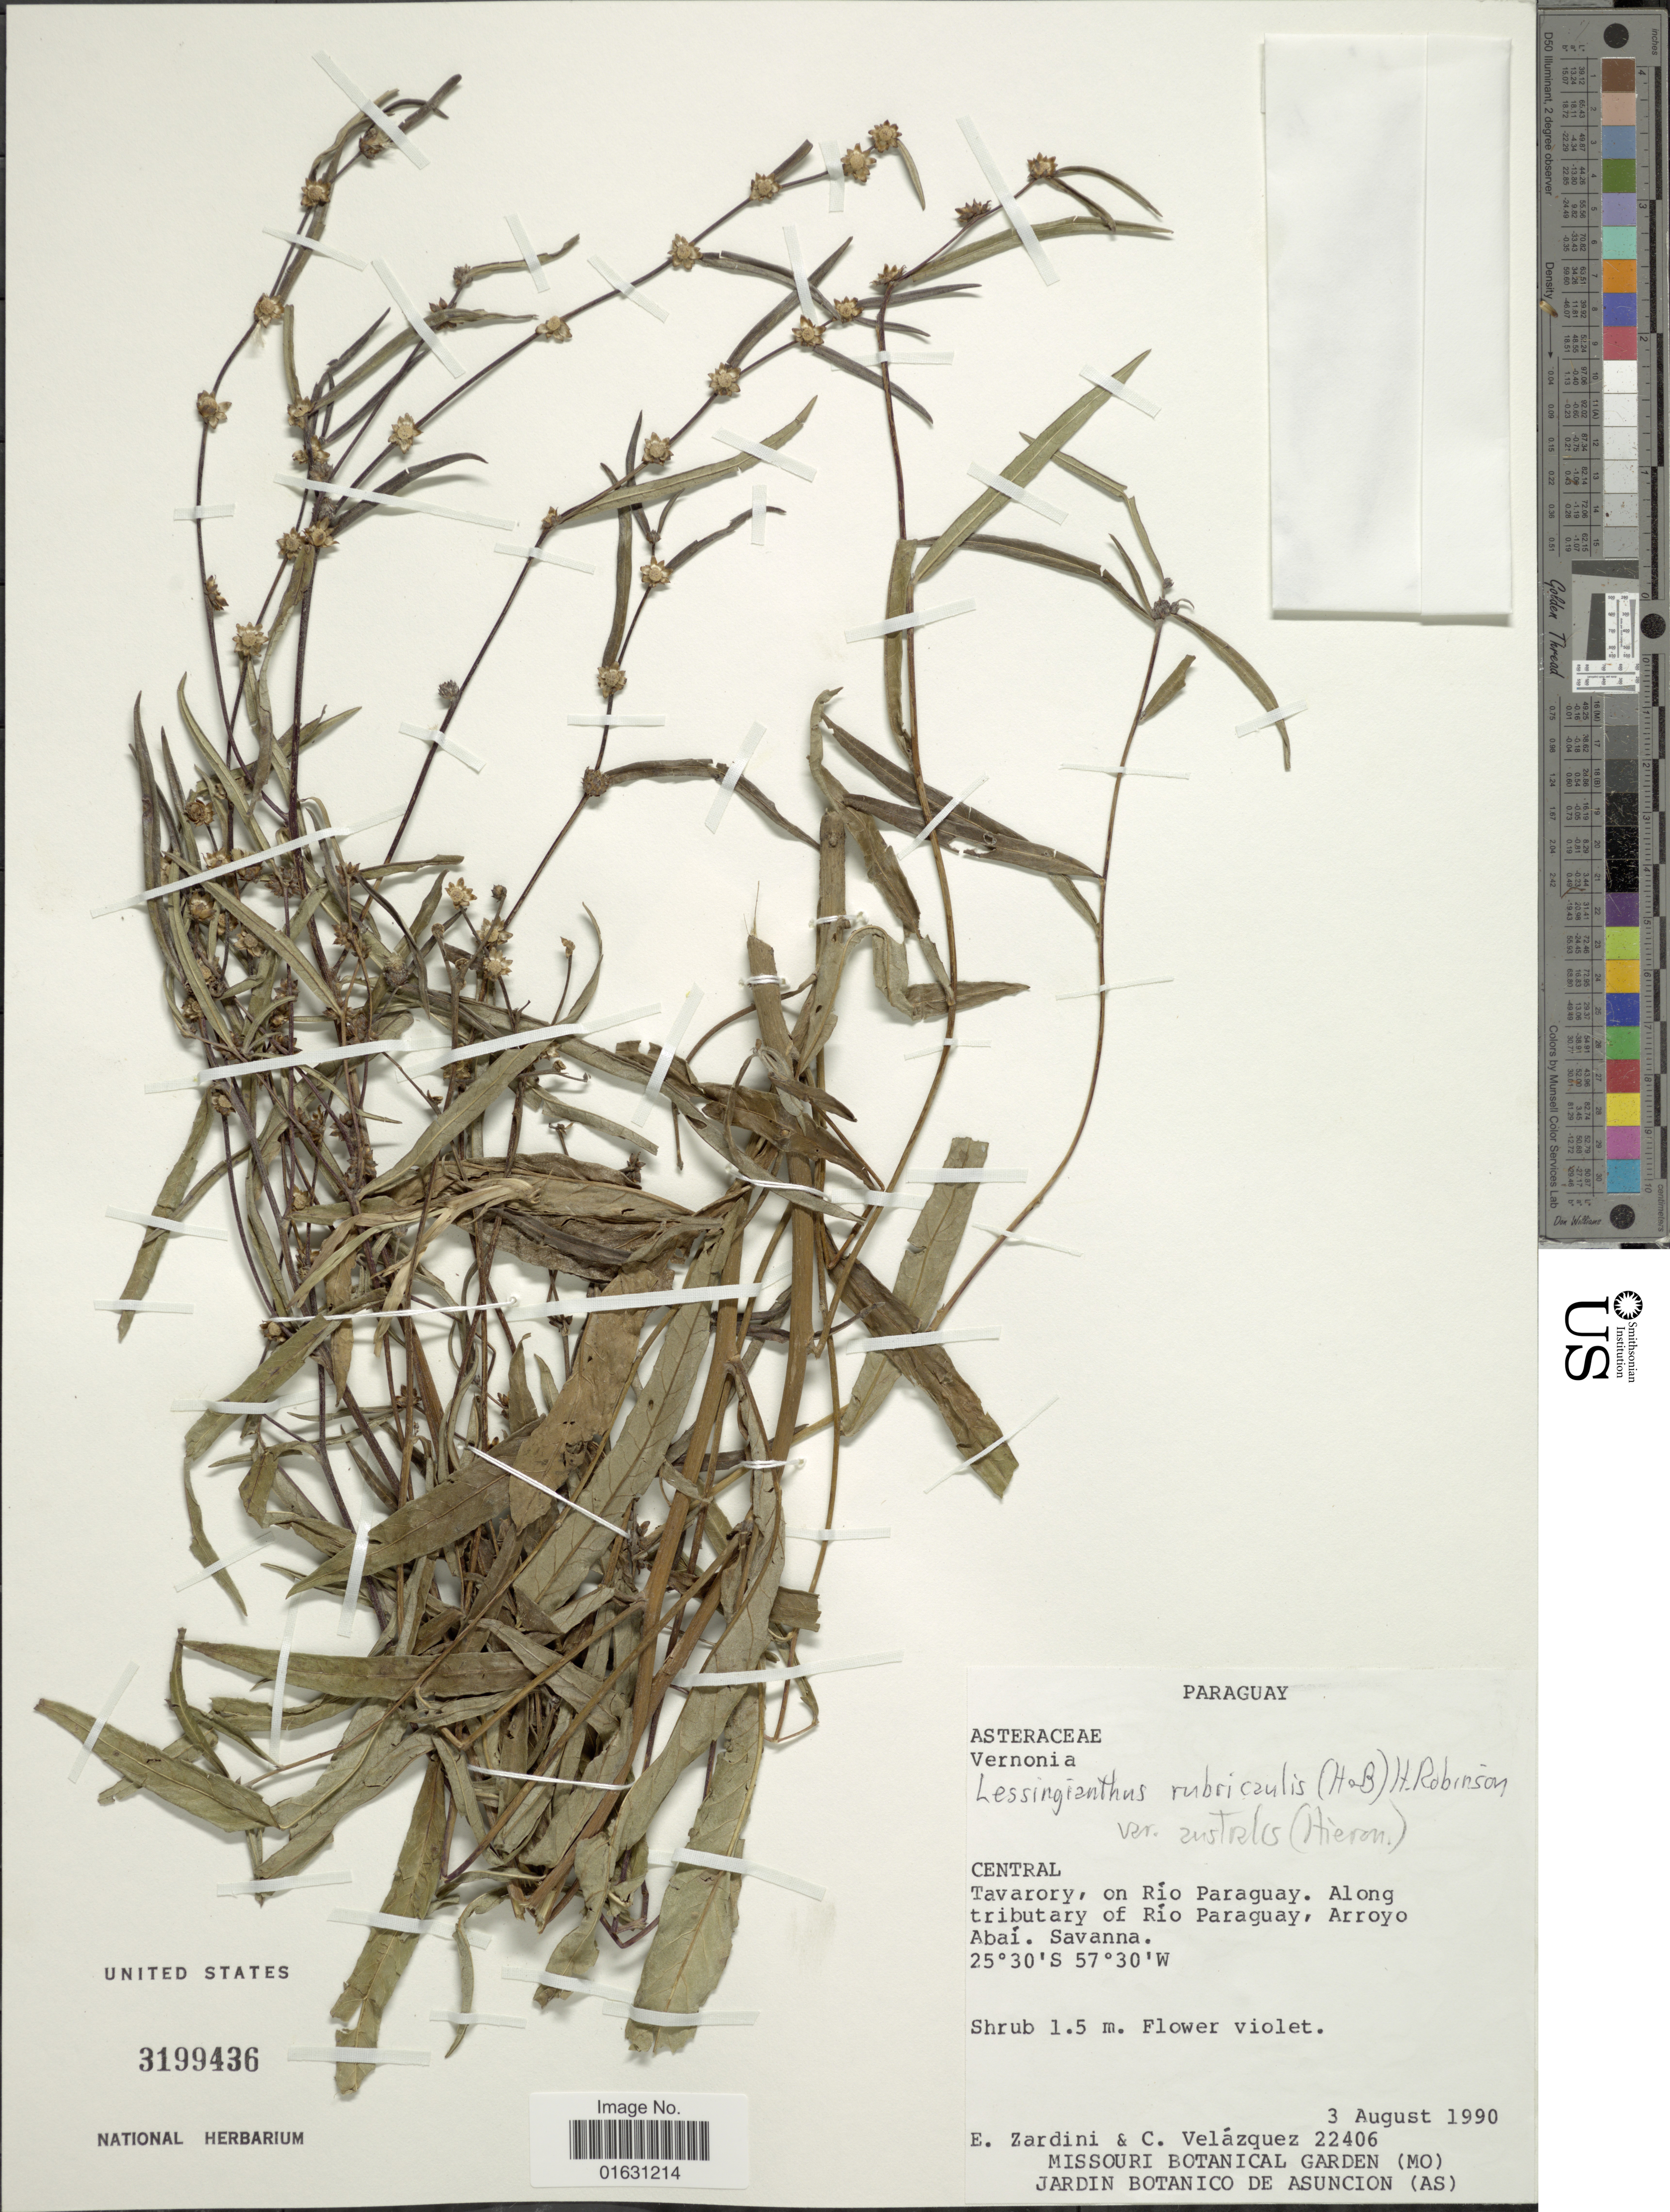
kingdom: Plantae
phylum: Tracheophyta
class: Magnoliopsida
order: Asterales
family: Asteraceae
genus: Lessingianthus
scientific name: Lessingianthus rubricaulis var. australis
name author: (Hieron.) H. Rob.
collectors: E. M. Zardini & C. Velázquez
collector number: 22406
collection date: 1990-08-03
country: Paraguay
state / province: Central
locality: Central, Tavarory, on Rio Paraguay, along tributary of Rio Paraguay, Arroyo Abai, Savanna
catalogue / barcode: US 3199436